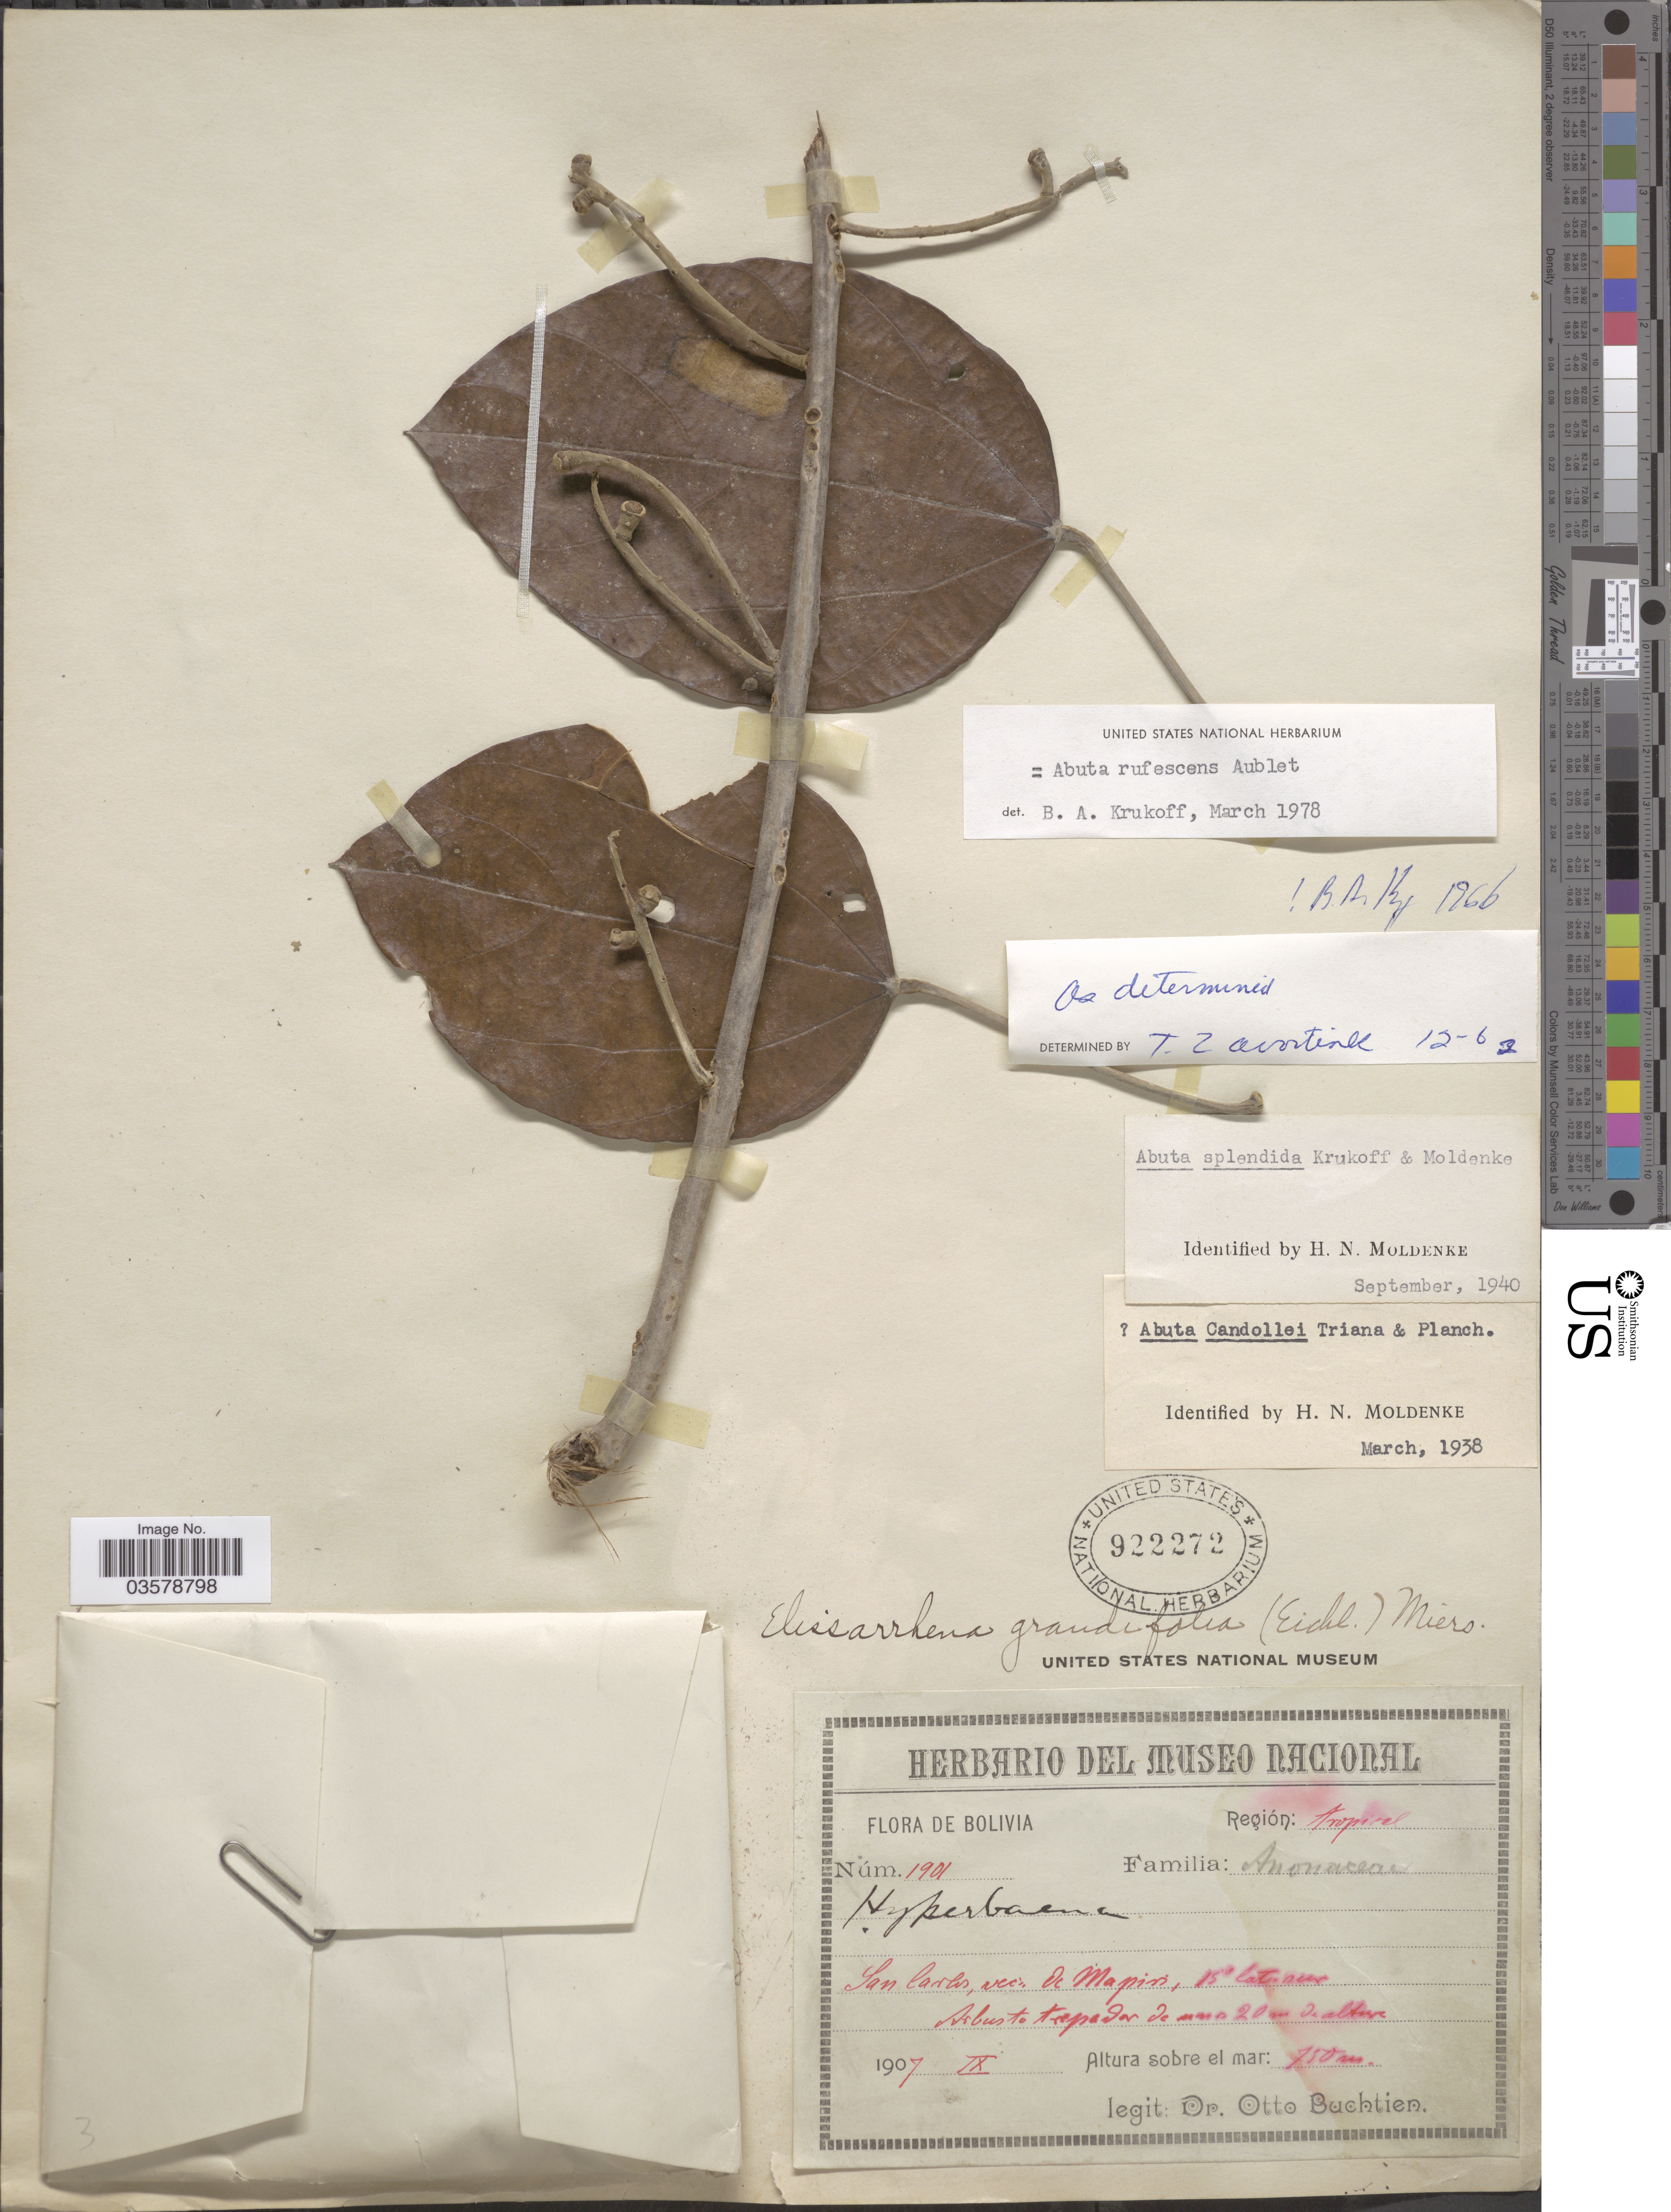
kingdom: Plantae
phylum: Tracheophyta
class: Magnoliopsida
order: Ranunculales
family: Menispermaceae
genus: Abuta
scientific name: Abuta rufescens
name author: Aubl.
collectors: O. Buchtien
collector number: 1901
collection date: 1907-09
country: Bolivia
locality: Región: tropical. San Carlos, vecu De Mapiri, 15° lat.sur.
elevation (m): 750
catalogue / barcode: US 922272